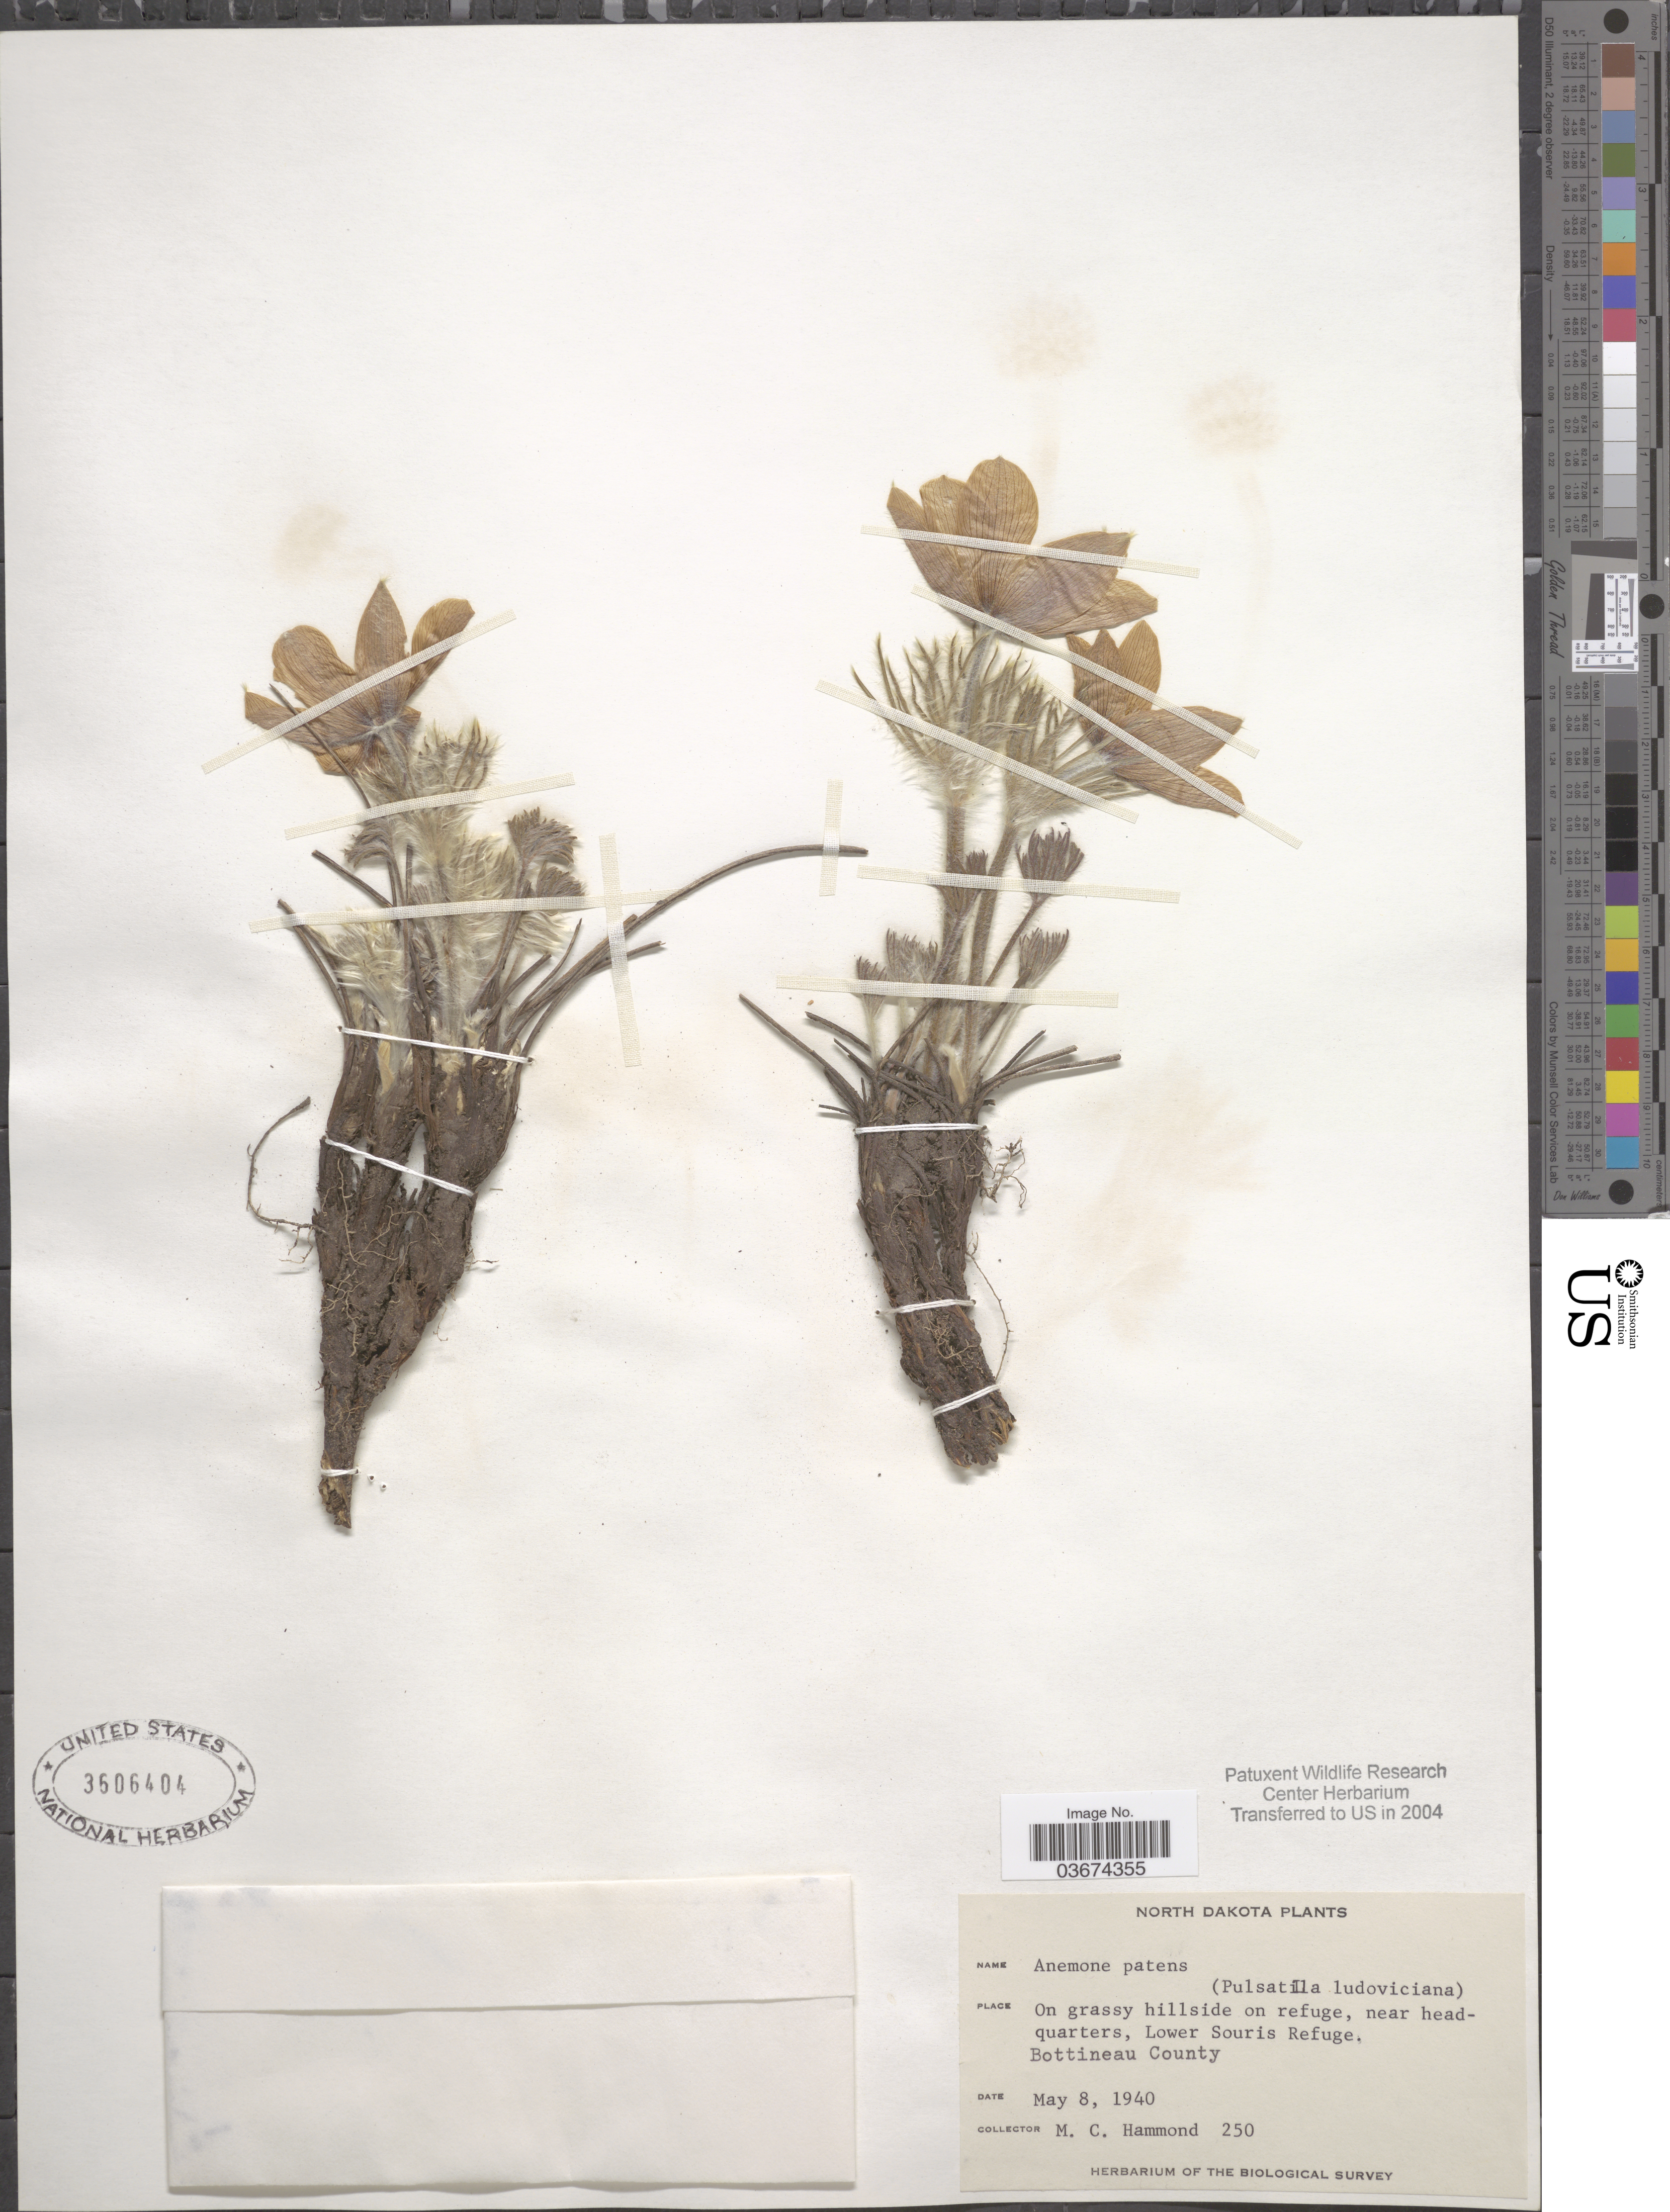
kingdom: Plantae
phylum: Tracheophyta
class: Magnoliopsida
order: Ranunculales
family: Ranunculaceae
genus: Pulsatilla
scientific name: Pulsatilla nuttalliana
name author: (DC.) Bercht. & J. Presl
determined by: Strong, Mark T., (BOT), Smithsonian Institution - National Museum of Natural History (UNITED STATES)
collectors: M. Hammond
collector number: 250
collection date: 1940-05-08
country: United States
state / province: North Dakota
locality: Near headquarters, Lower Souris Refuge, Bottineau County.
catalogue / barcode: US 3606404